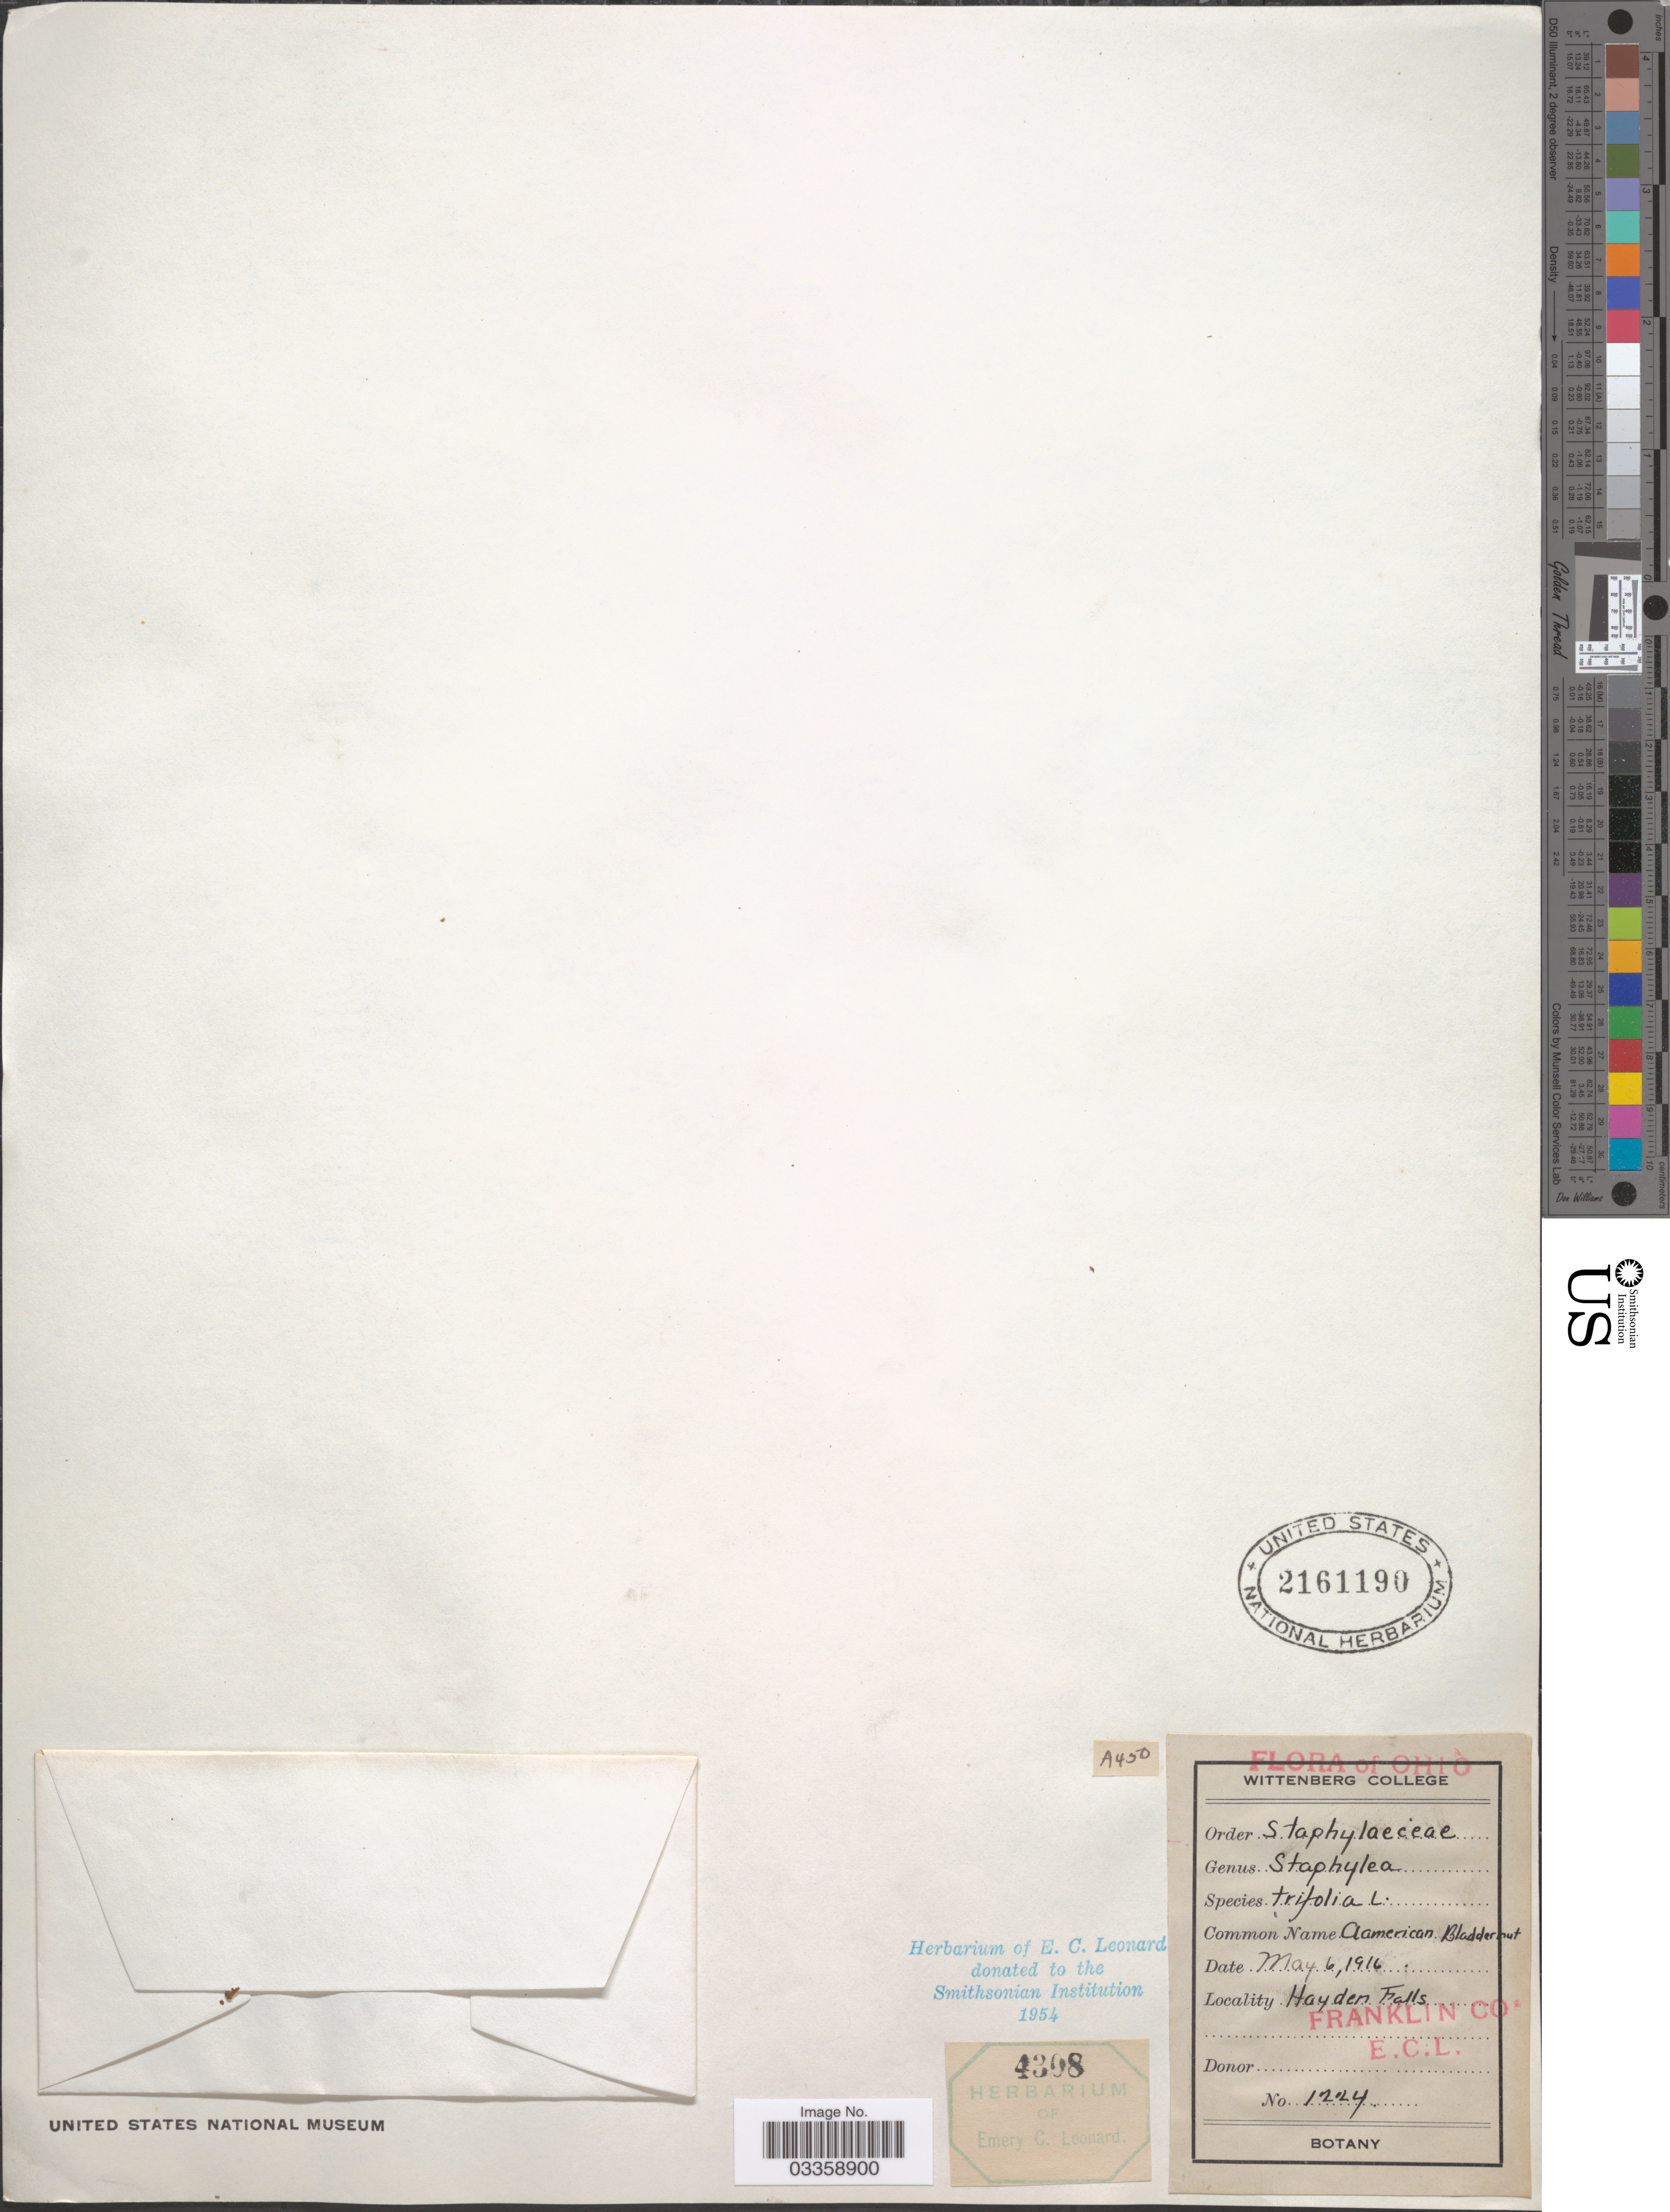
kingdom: Plantae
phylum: Tracheophyta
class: Magnoliopsida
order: Crossosomatales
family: Staphyleaceae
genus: Staphylea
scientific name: Staphylea trifolia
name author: L.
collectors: E. C. Leonard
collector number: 1224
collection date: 1916-05-06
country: United States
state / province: Ohio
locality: Hayden Falls. Franklin Co.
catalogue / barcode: US 2161190